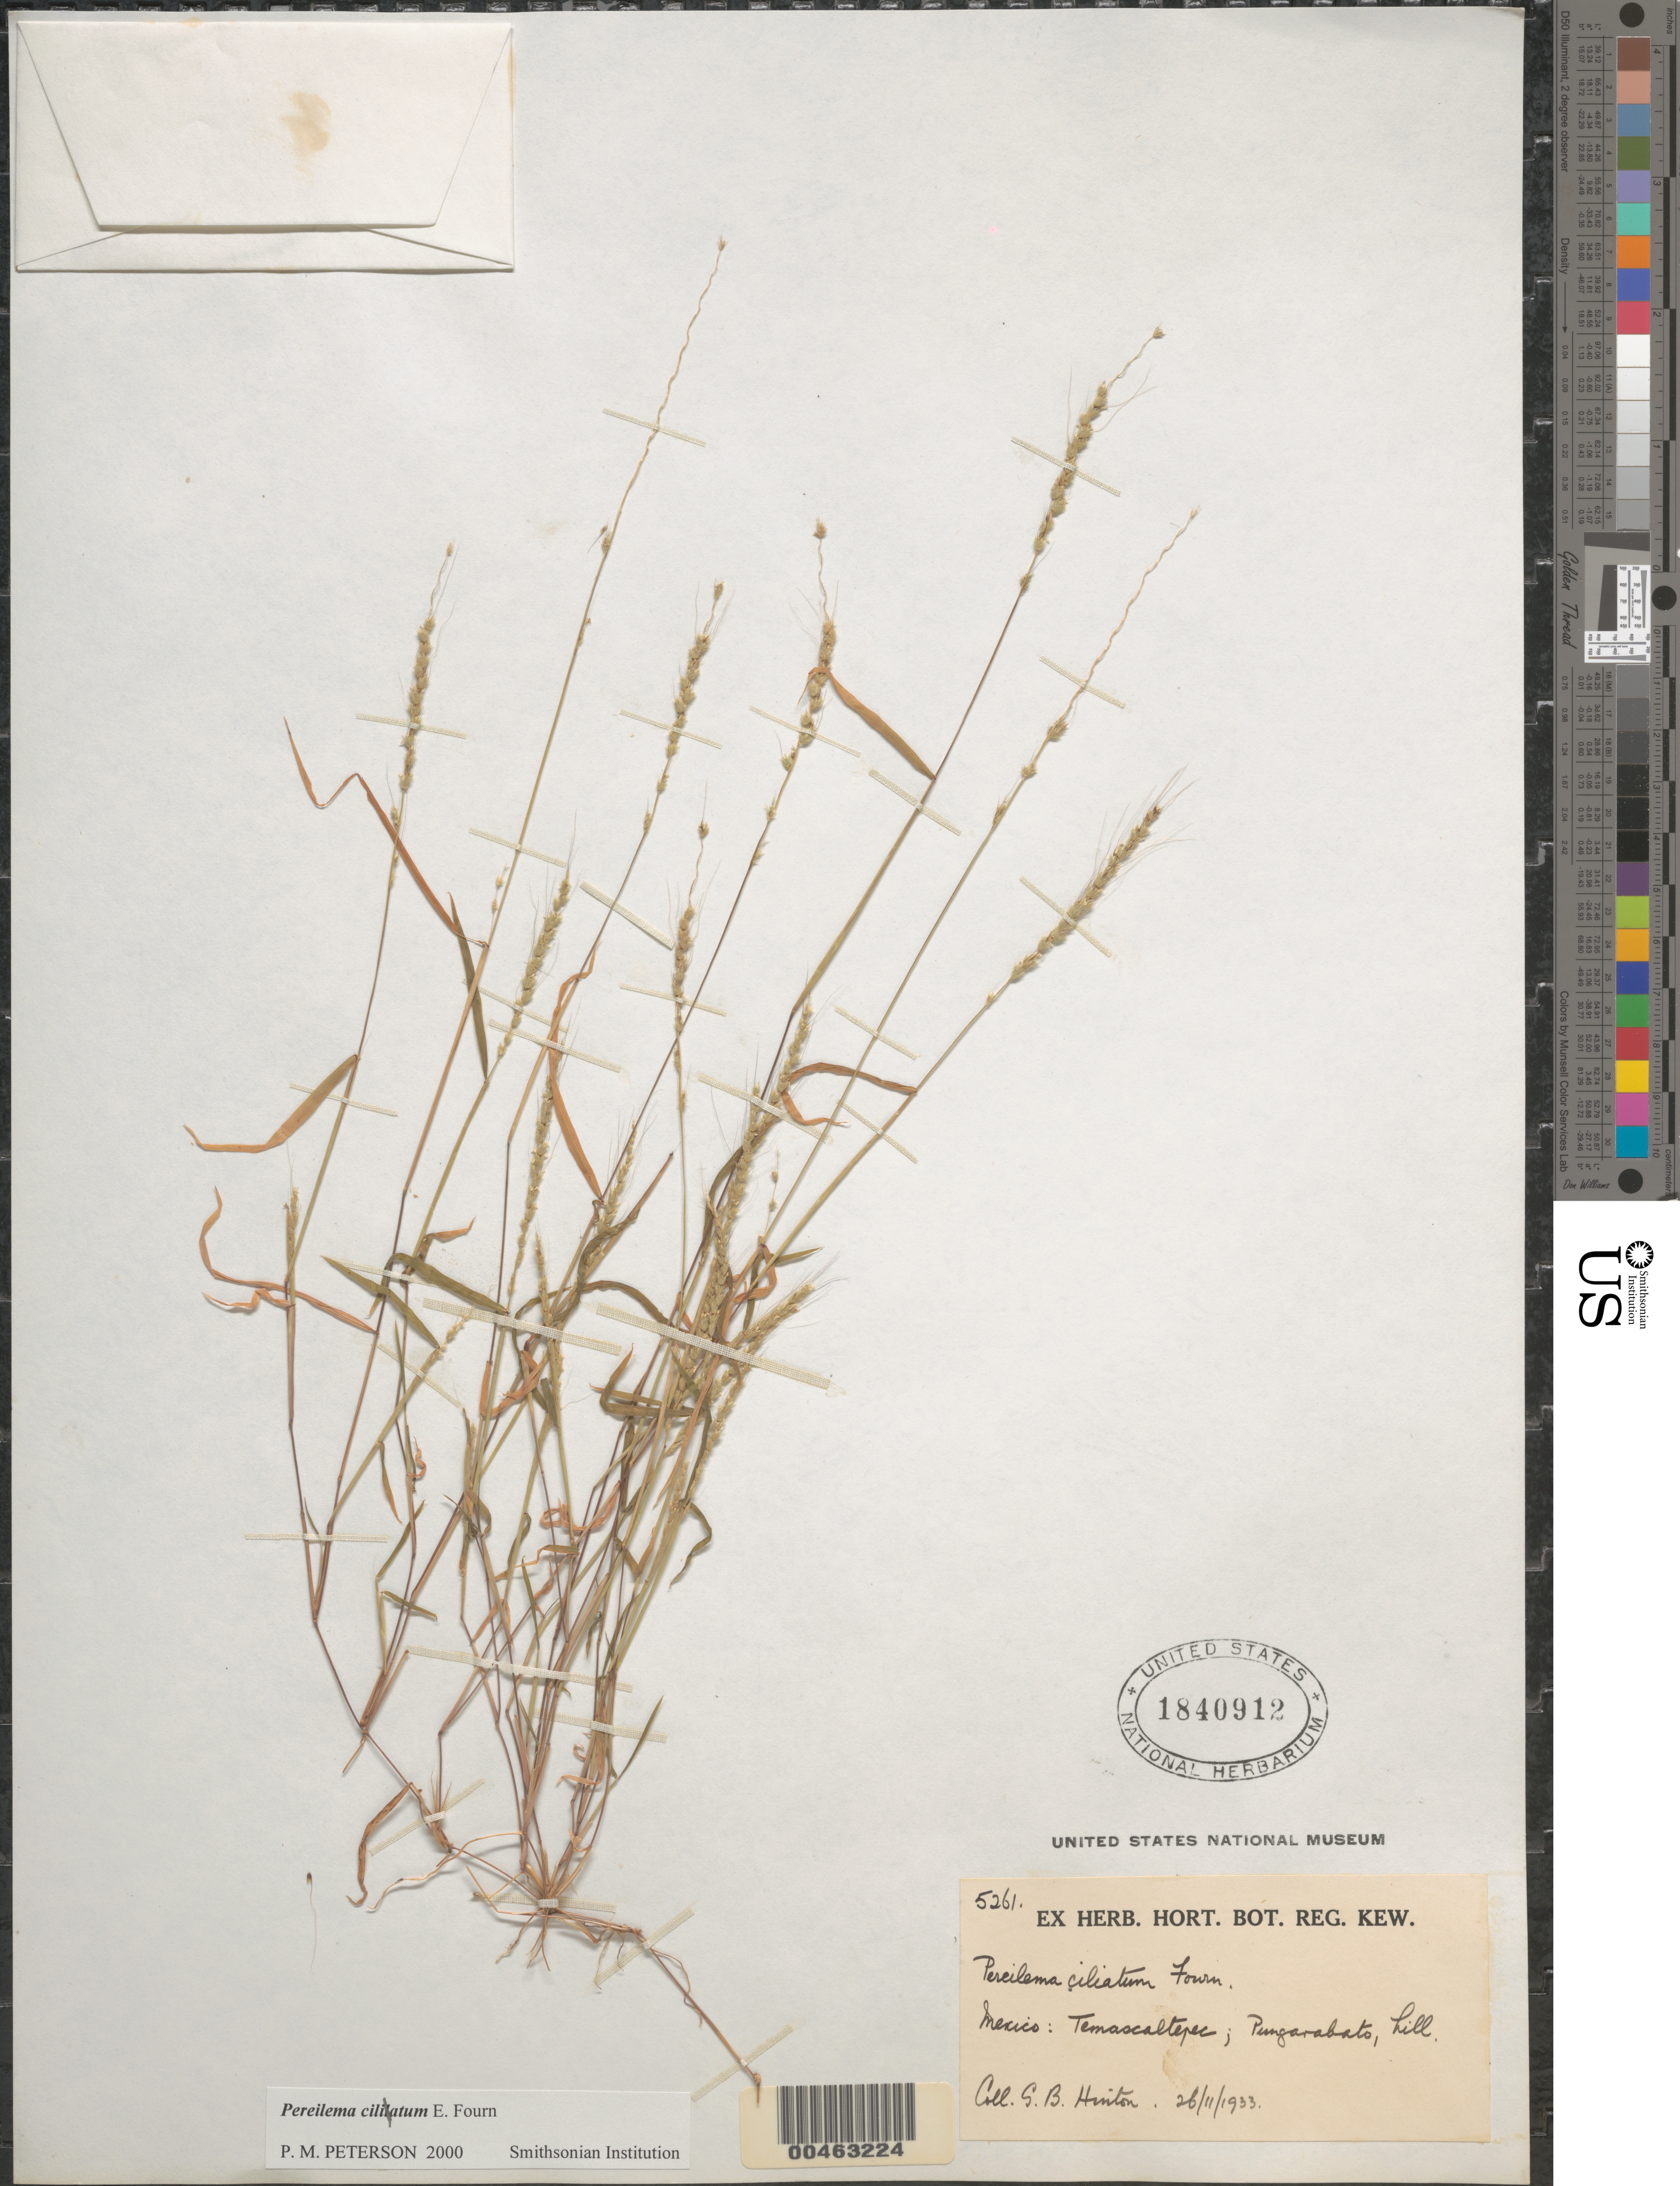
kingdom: Plantae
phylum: Tracheophyta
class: Liliopsida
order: Poales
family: Poaceae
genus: Pereilema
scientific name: Pereilema ciliatum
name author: E. Fourn.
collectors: G. B. Hinton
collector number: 5261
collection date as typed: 26 Nov 1933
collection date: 1933-11-26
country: Mexico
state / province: México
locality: Temascaltepec, Pungarabato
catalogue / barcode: US 1840912